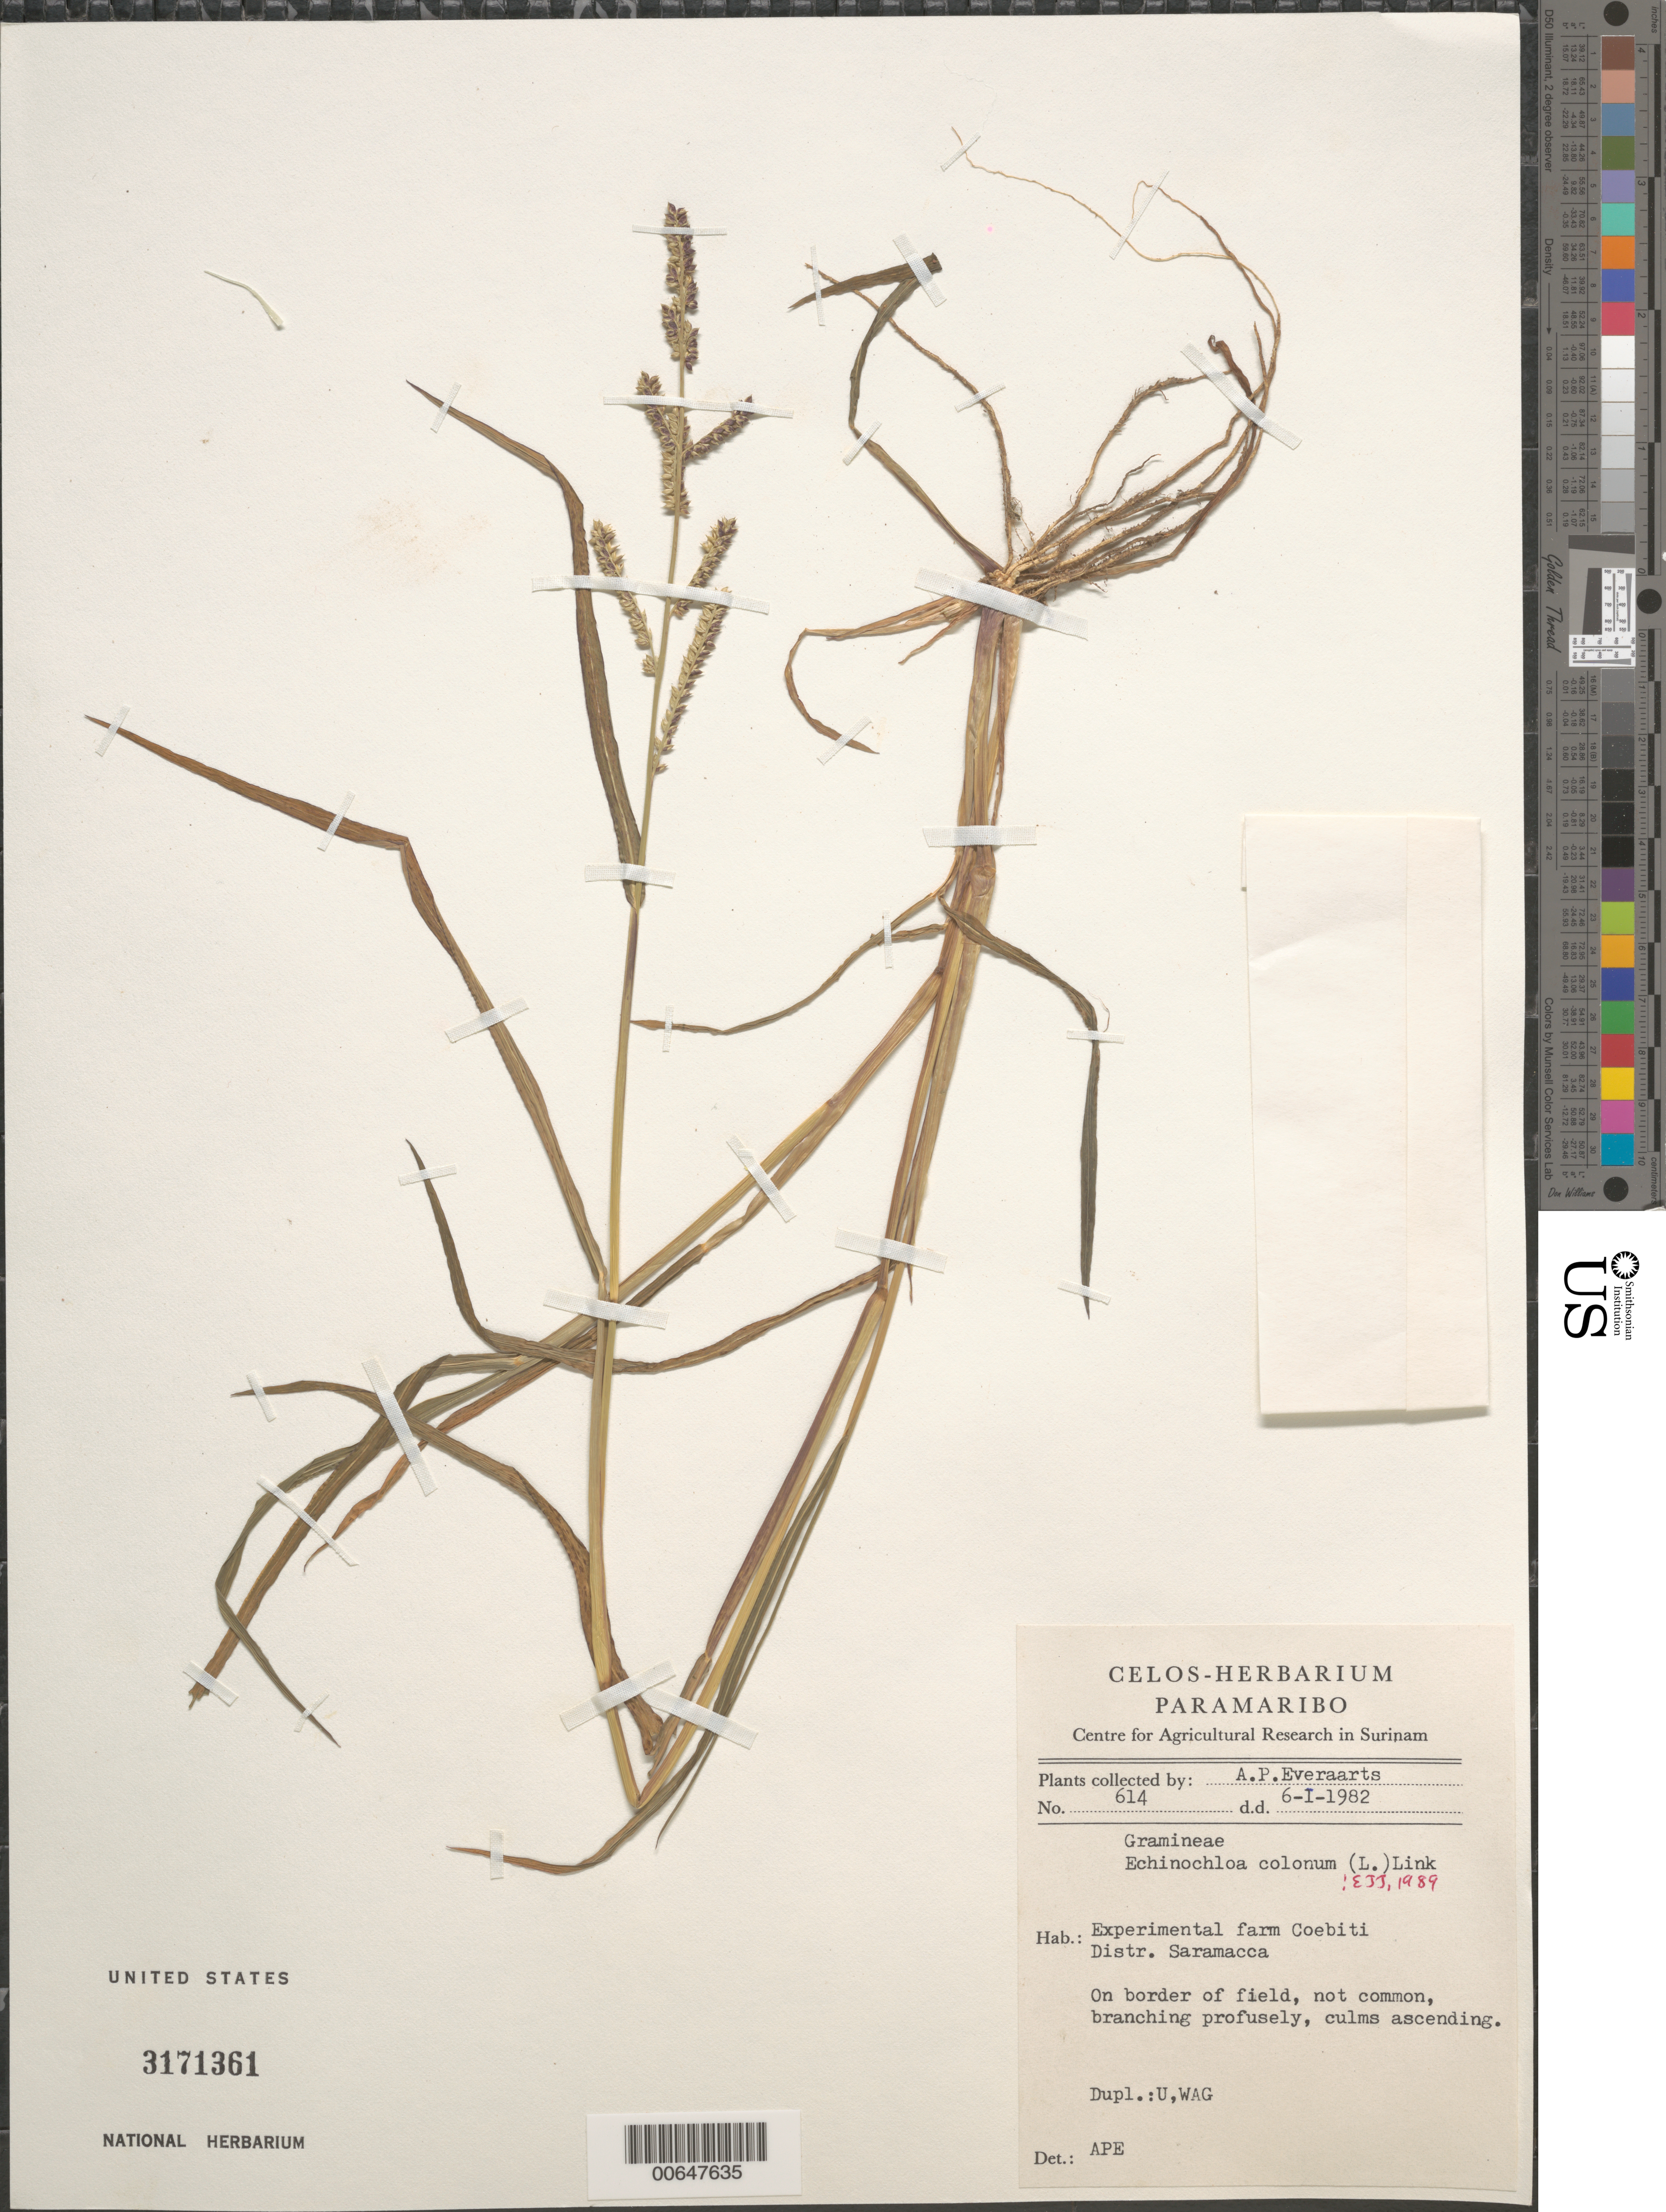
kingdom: Plantae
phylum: Tracheophyta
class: Liliopsida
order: Poales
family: Poaceae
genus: Echinochloa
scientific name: Echinochloa colona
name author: (L.) Link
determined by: Judziewicz, E. J.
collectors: A. Everaarts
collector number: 614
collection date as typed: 6-Jan-82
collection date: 1982-01-06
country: Suriname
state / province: Saramacca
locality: Coebiti Experimental Farm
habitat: Border of field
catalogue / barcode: US 3171361